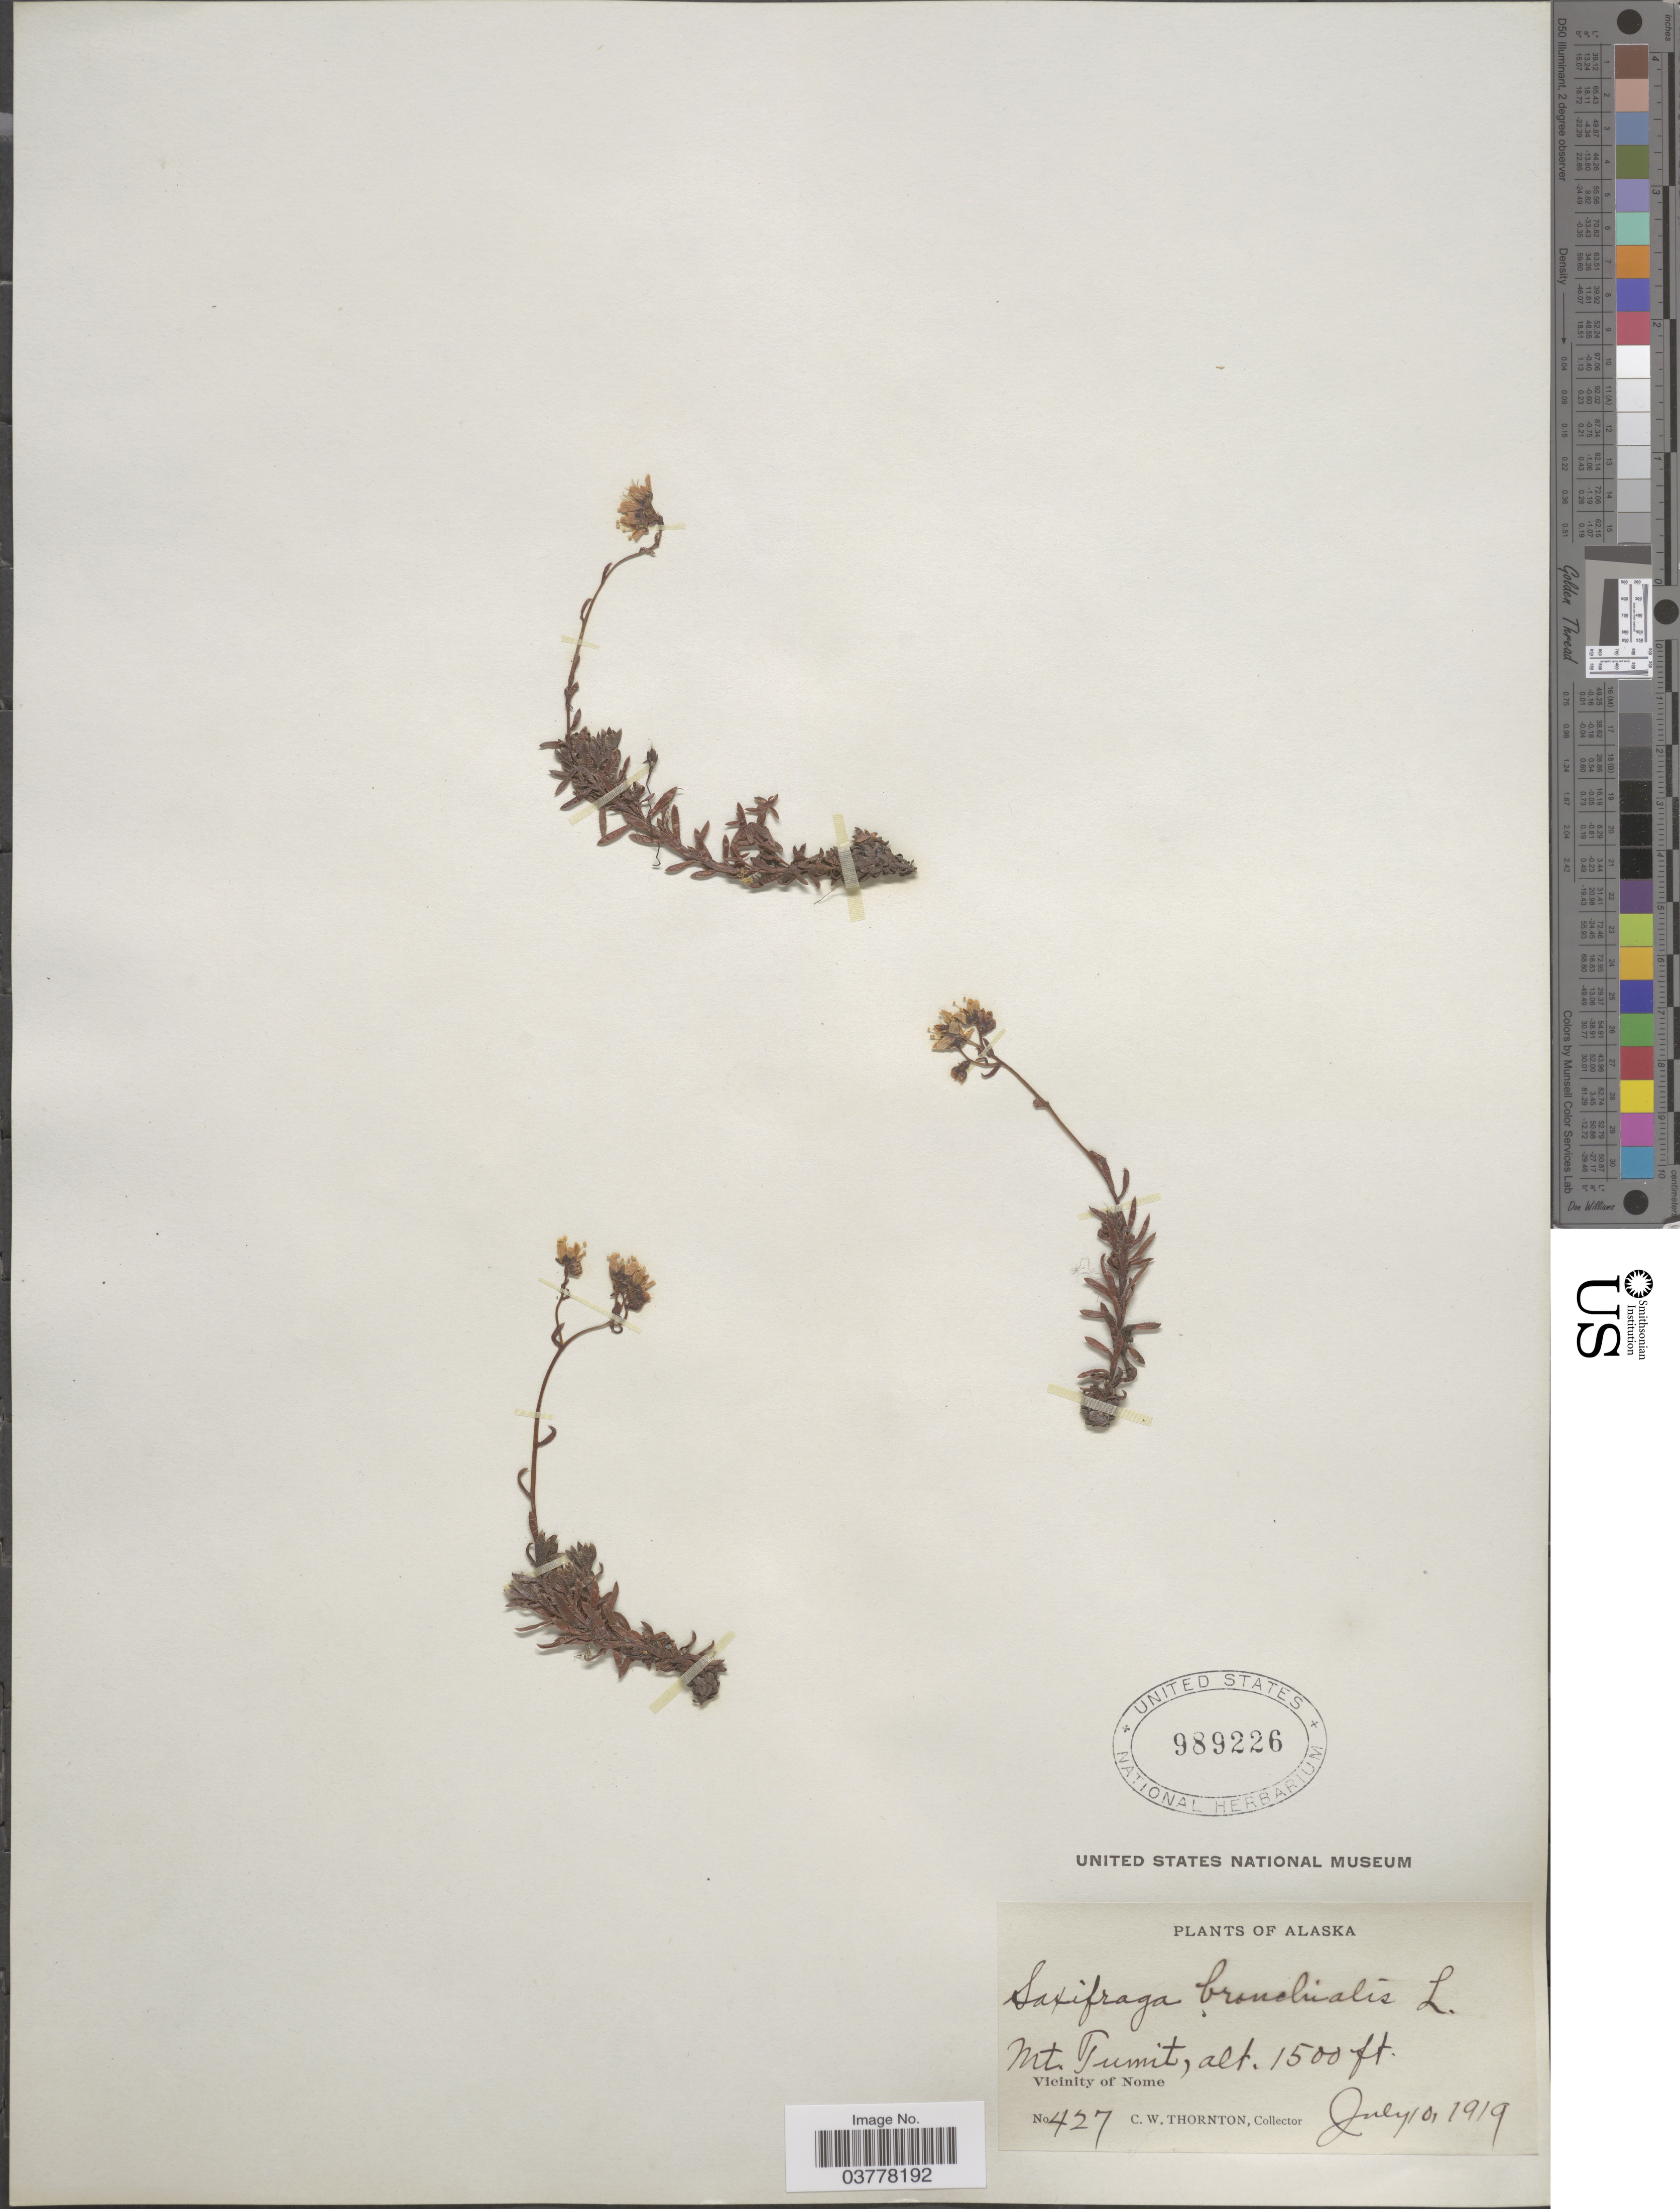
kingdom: Plantae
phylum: Tracheophyta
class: Magnoliopsida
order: Saxifragales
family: Saxifragaceae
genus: Saxifraga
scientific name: Saxifraga bronchialis subsp. funstonii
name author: (Small) Hultén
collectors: C. Thornton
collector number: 427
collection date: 1919-07-10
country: United States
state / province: Alaska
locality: Mt. Tumit, Vicinity of Nome.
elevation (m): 457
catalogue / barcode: US 989226